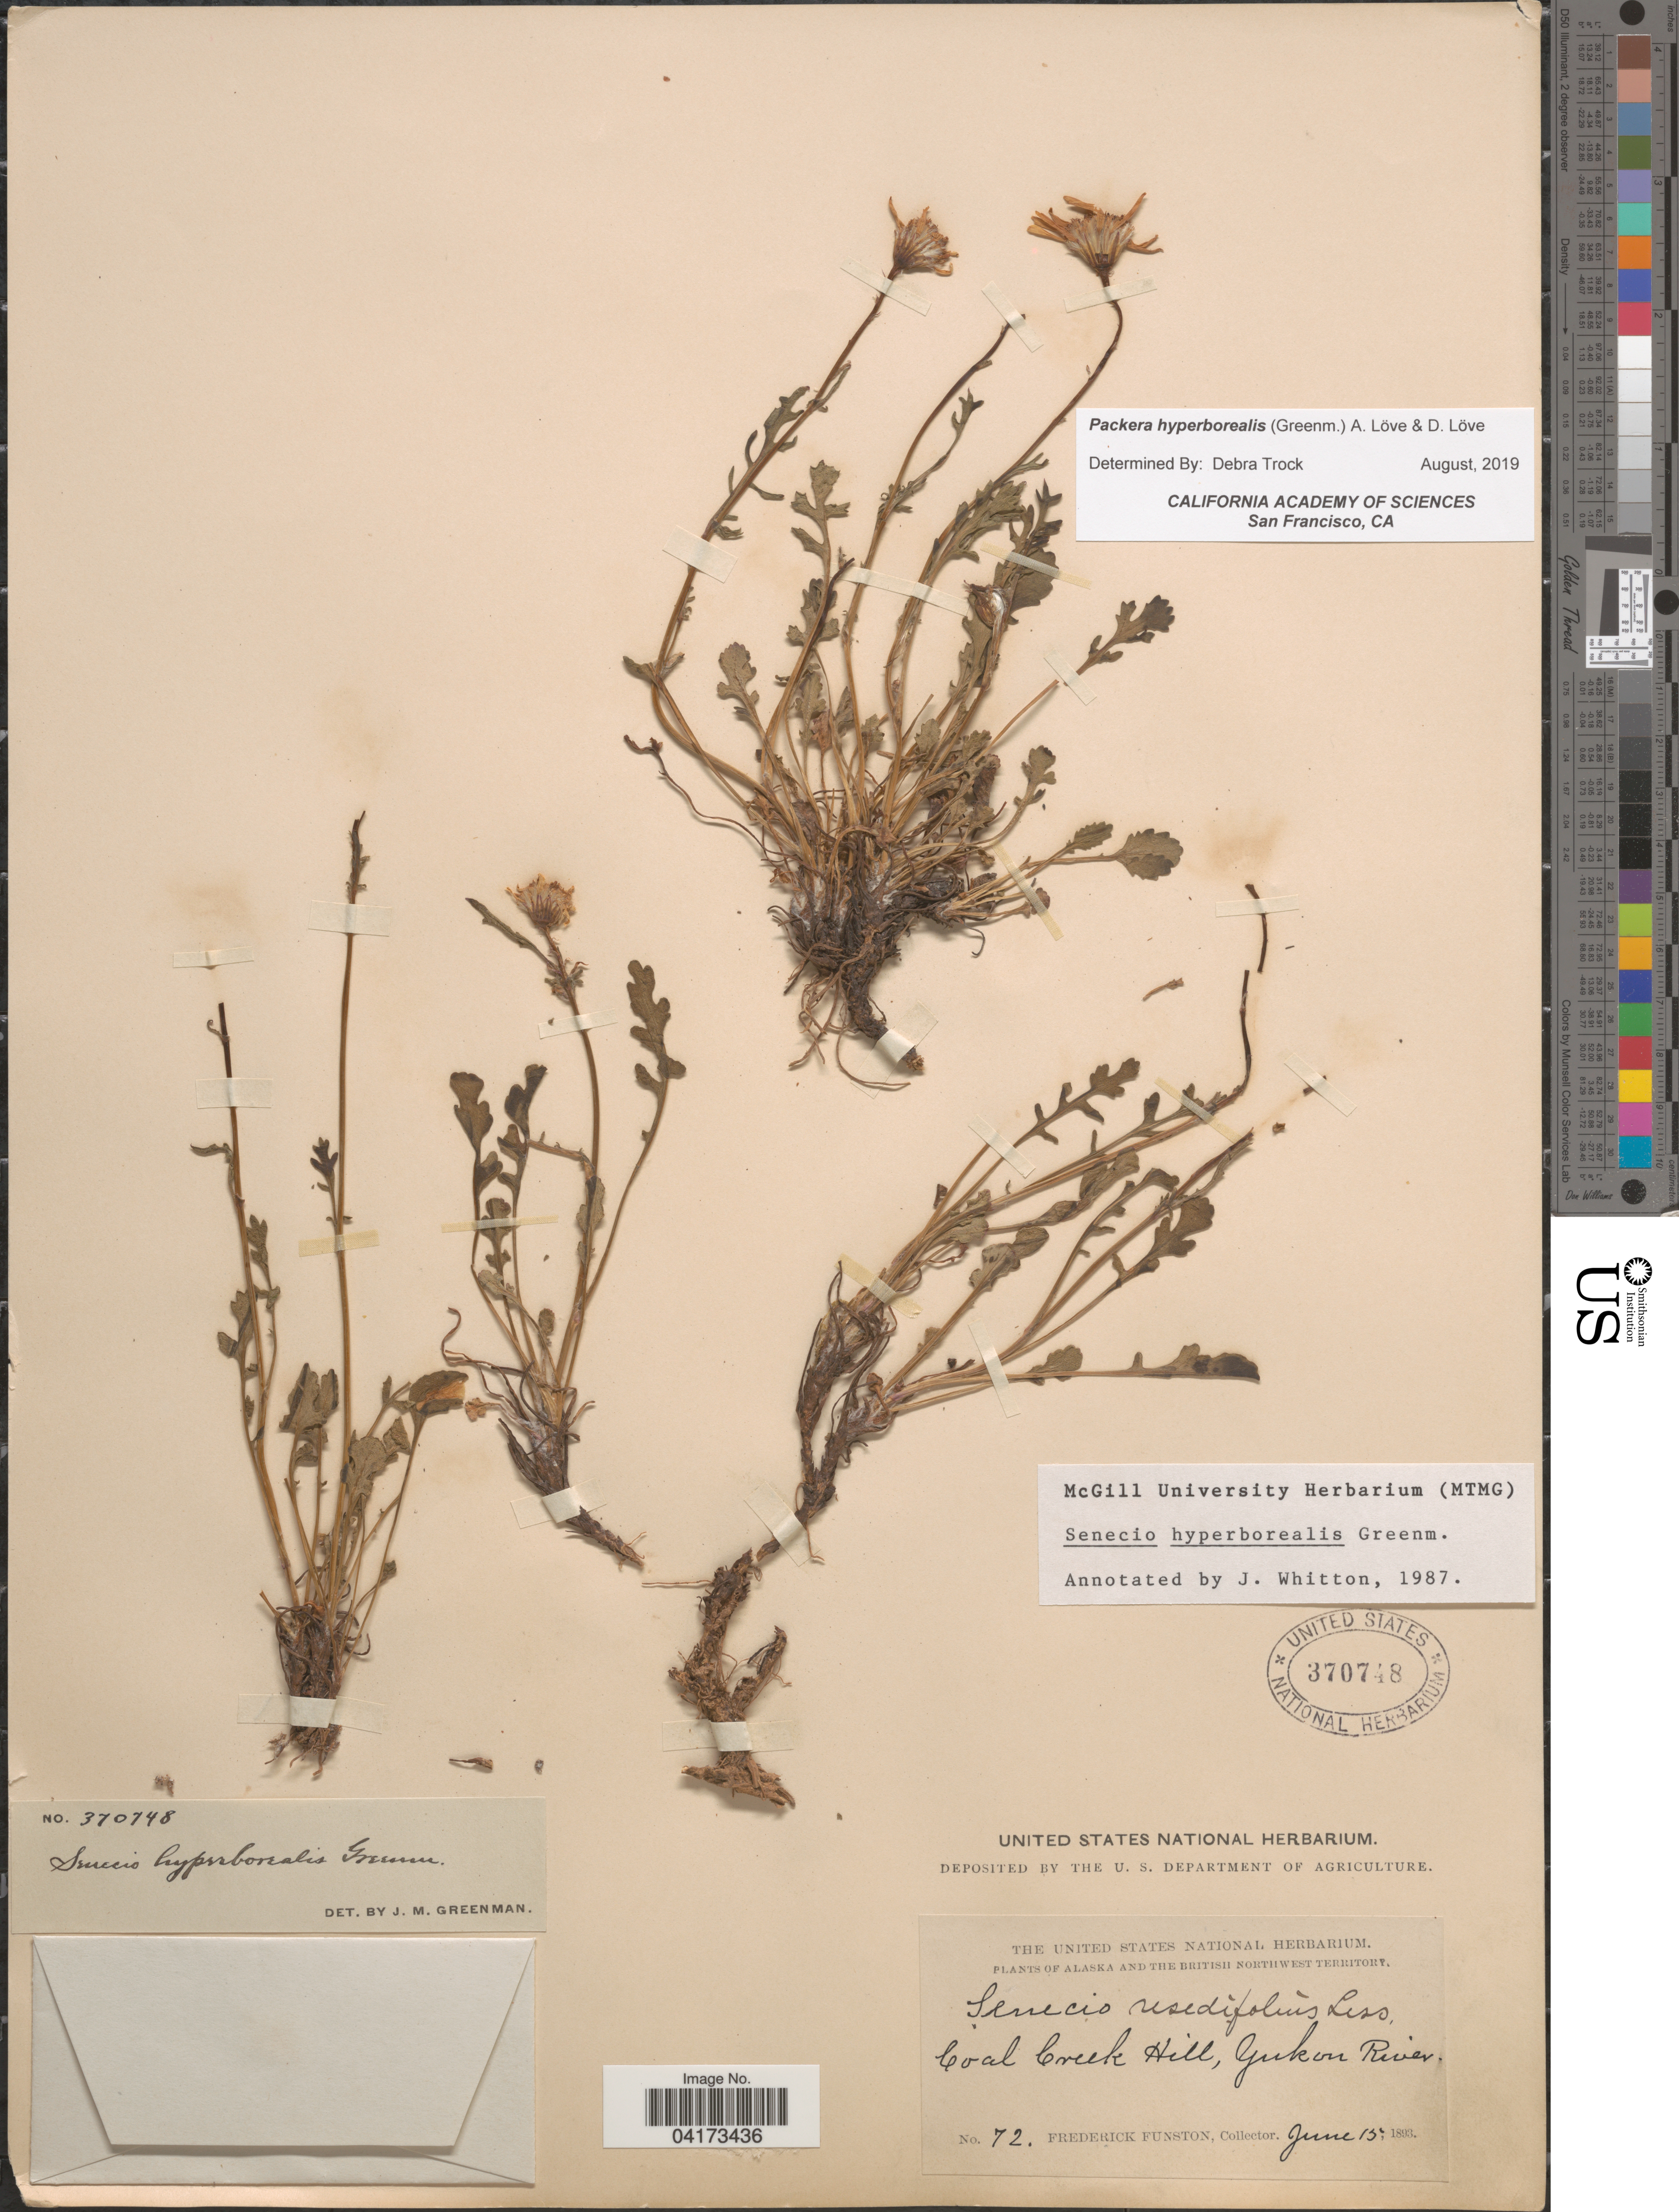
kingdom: Plantae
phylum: Tracheophyta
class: Magnoliopsida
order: Asterales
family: Asteraceae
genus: Packera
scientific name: Packera hyperborealis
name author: (Greene) Á. Löve & D. Löve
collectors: F. Funston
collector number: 72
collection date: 1893-06-15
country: United States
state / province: Alaska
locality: The British Northwest Territory. Coal Creek Hill, Yukon River.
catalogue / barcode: US 370748